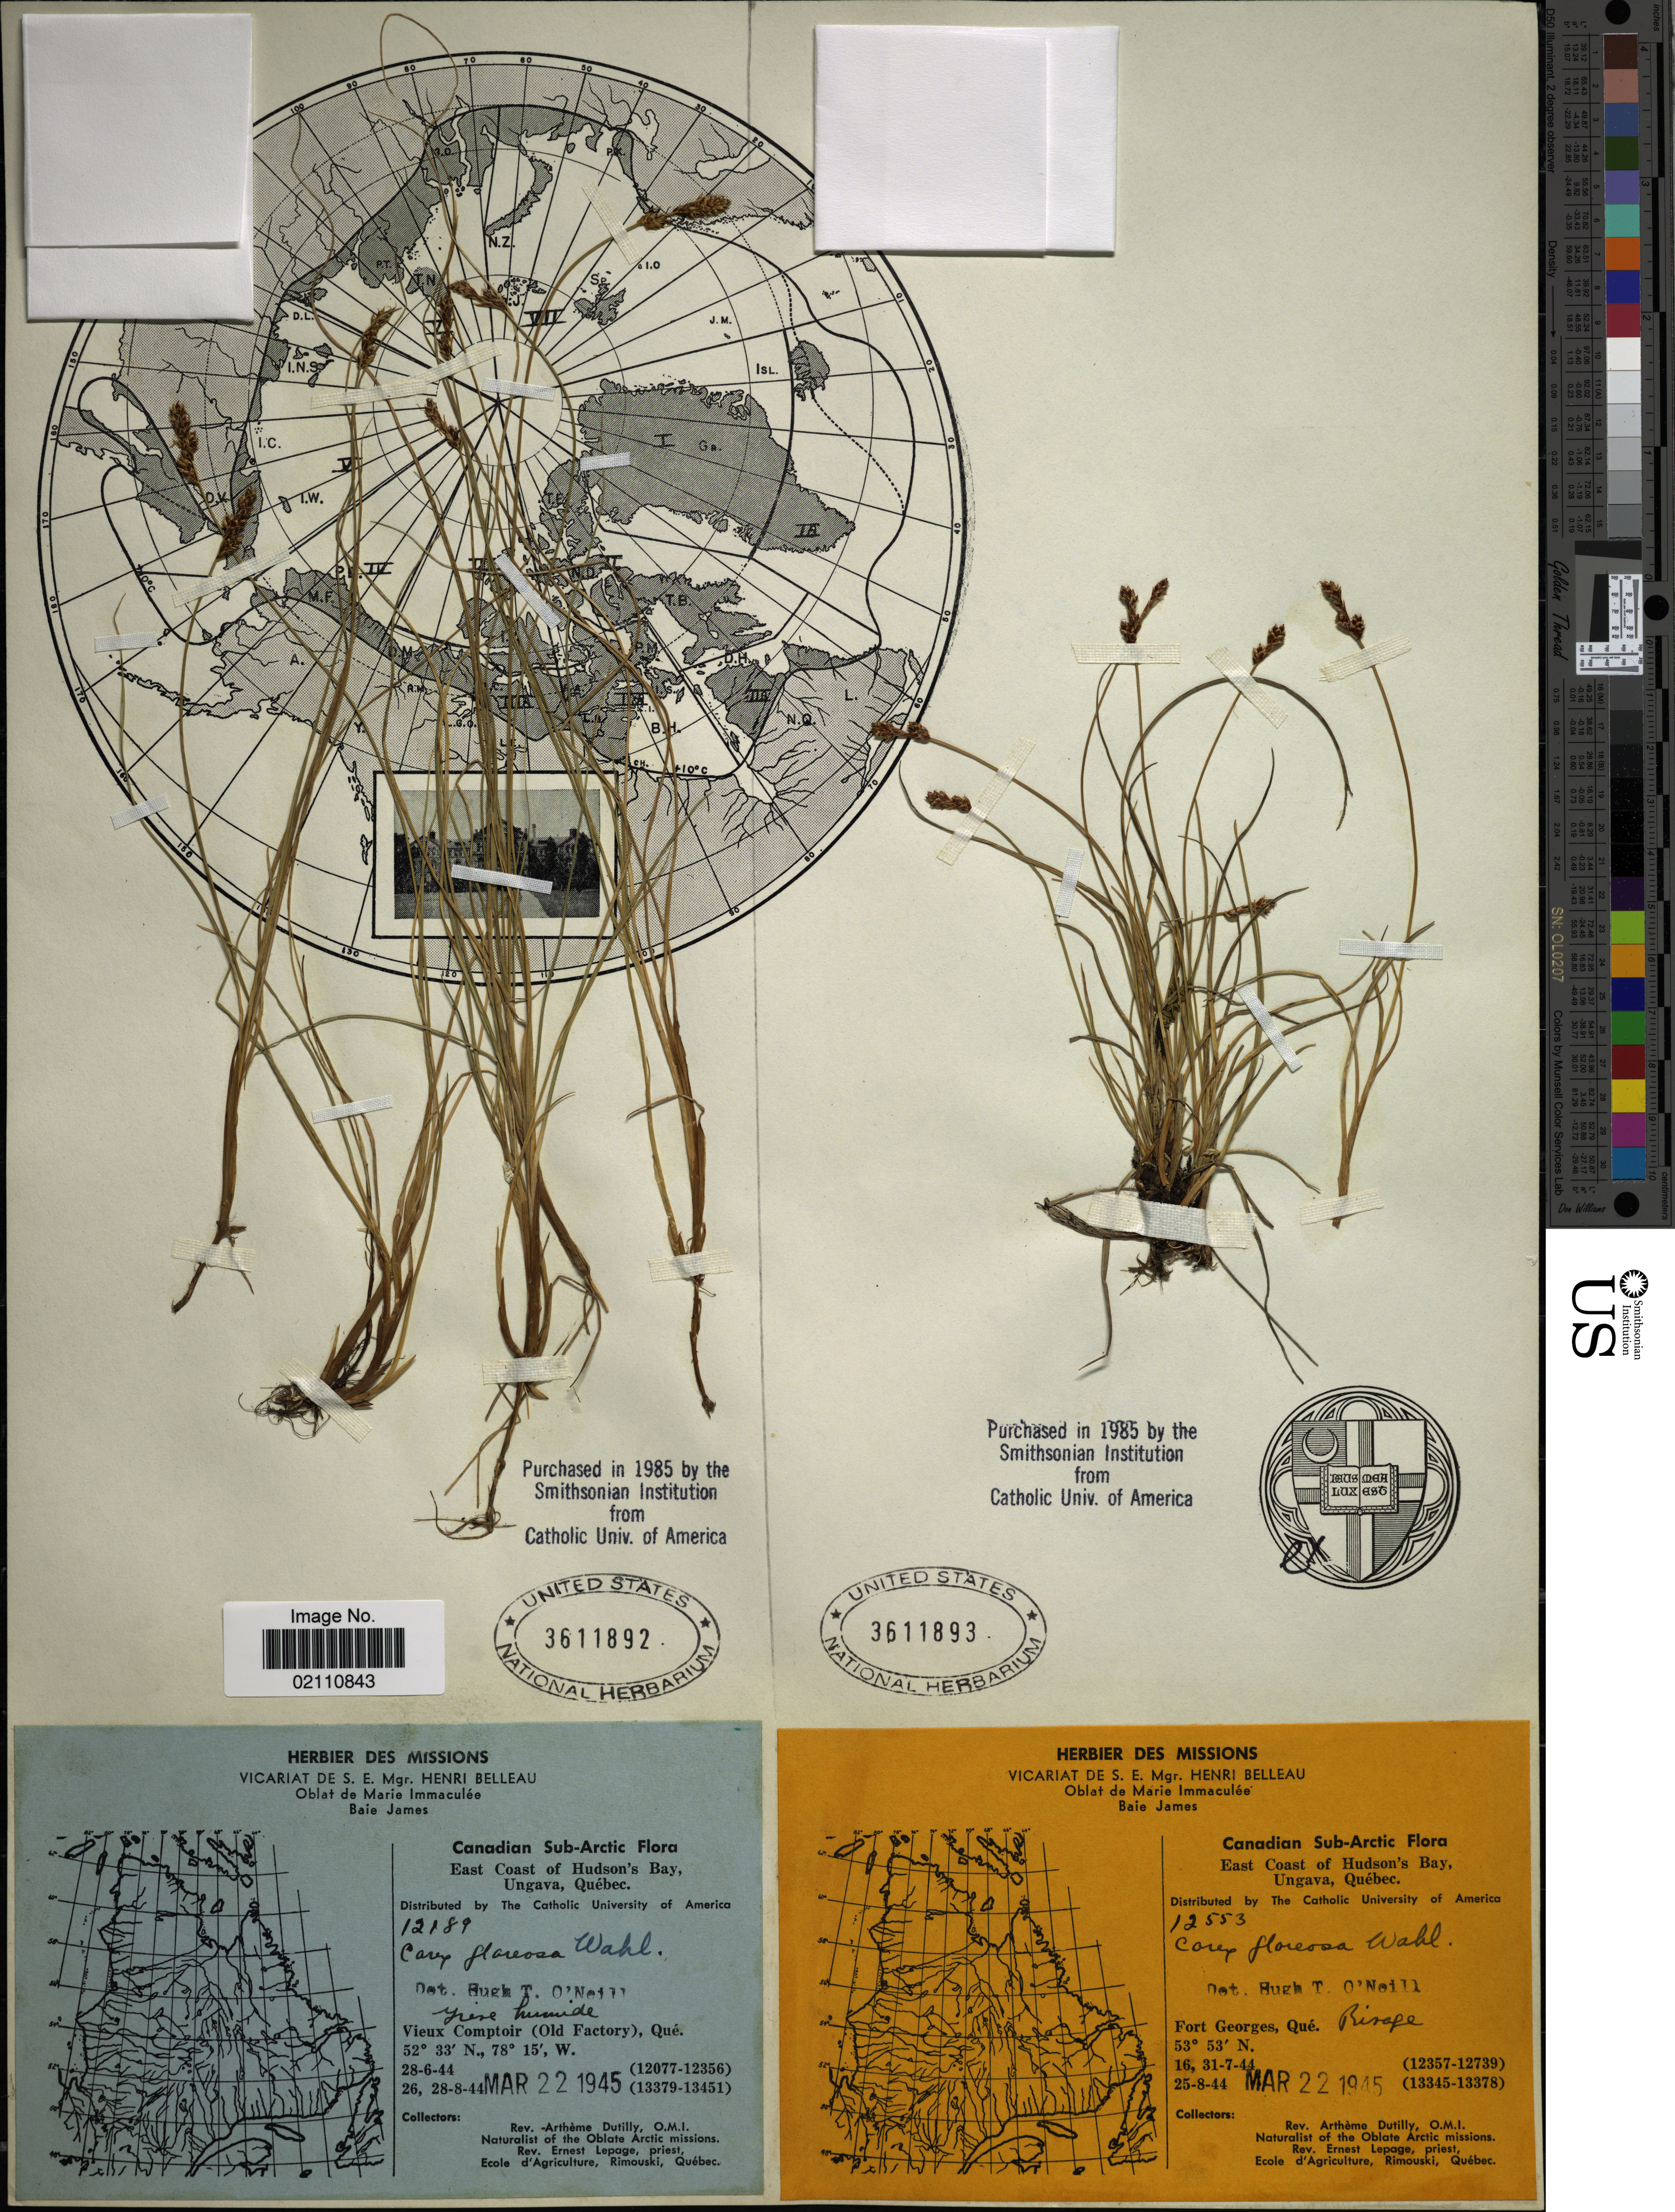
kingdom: Plantae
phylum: Tracheophyta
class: Liliopsida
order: Poales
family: Cyperaceae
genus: Carex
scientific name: Carex glareosa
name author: Schkuhr ex Wahlenb.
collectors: A. Dutilly & E. Lepage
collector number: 12189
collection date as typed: Transcribed d/m/y: 26/8/44 to 28/8/44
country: Canada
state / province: Quebec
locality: Canadian Sub-Arctic, East Coast of Hudson's Bay, Ungava, Quebec, Vieux Comptoir (old Factory) Que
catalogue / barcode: US 3611892